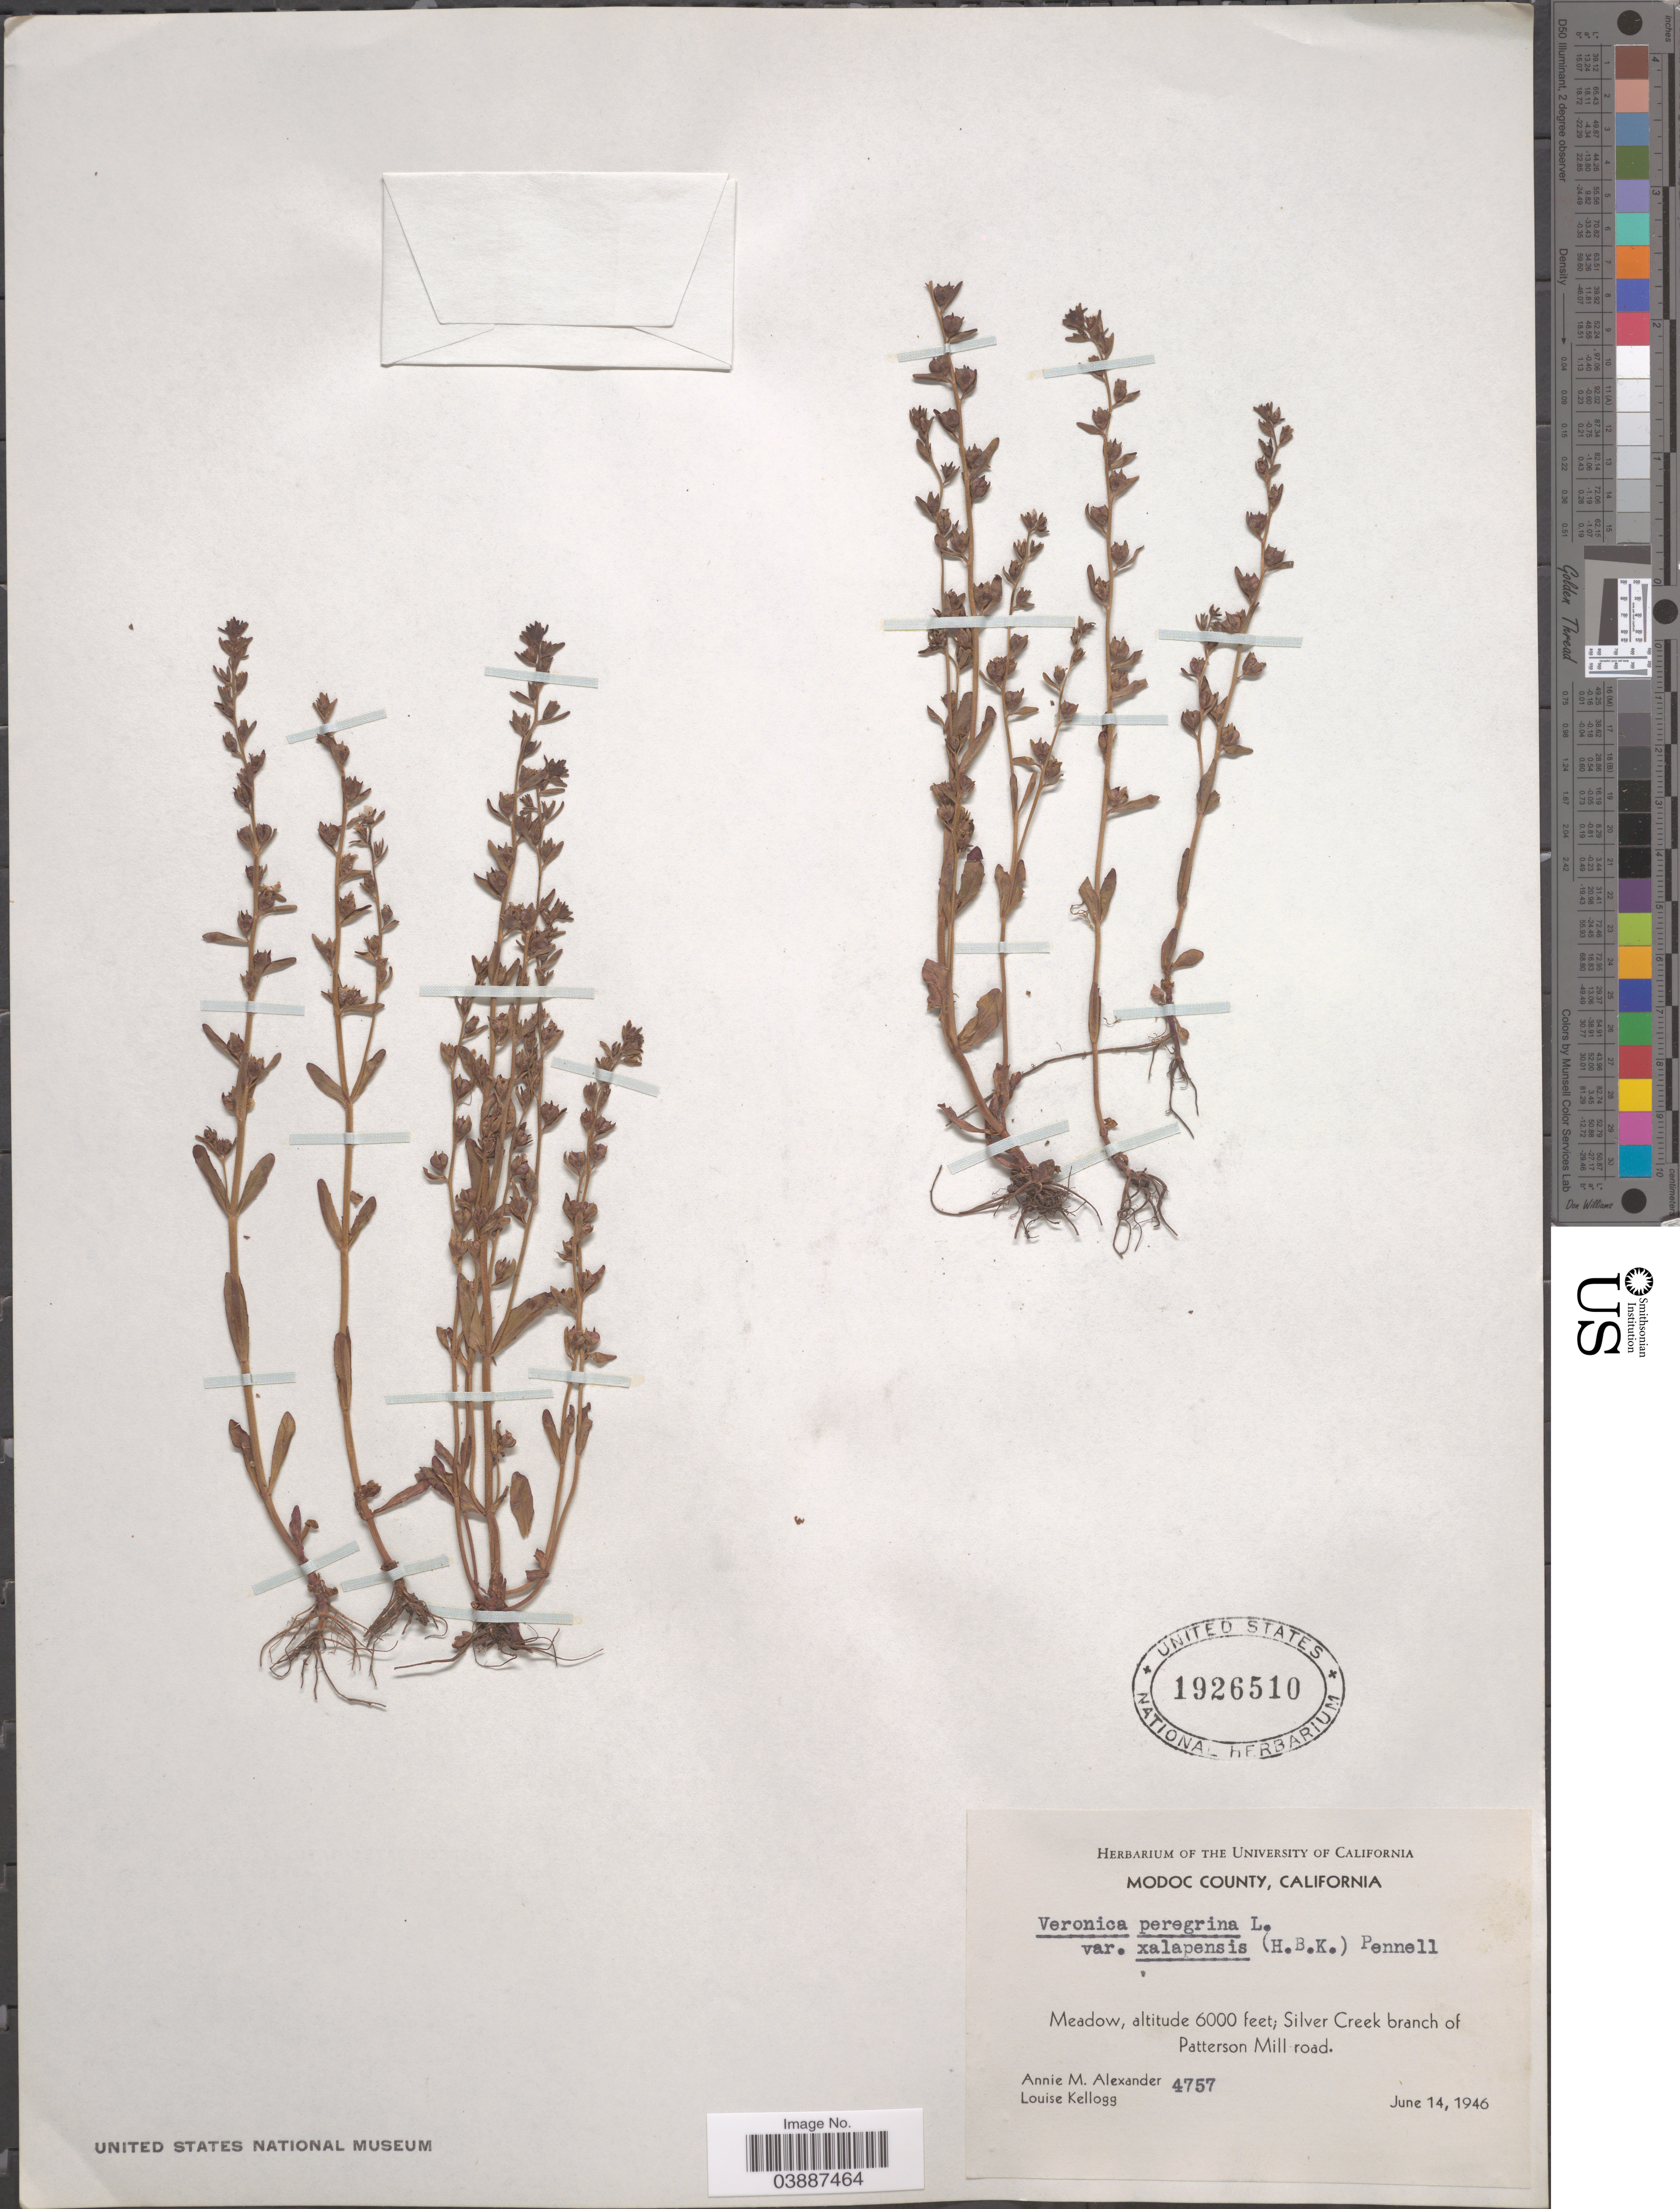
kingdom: Plantae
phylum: Tracheophyta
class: Magnoliopsida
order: Lamiales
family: Plantaginaceae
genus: Veronica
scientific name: Veronica xalapensis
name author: Kunth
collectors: A. M. Alexander & L. Kellogg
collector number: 4757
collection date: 1946-06-14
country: United States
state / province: California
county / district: Modoc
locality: Modoc County. Silver Creek branch of Patterson Mill road.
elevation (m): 1829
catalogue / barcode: US 1926510